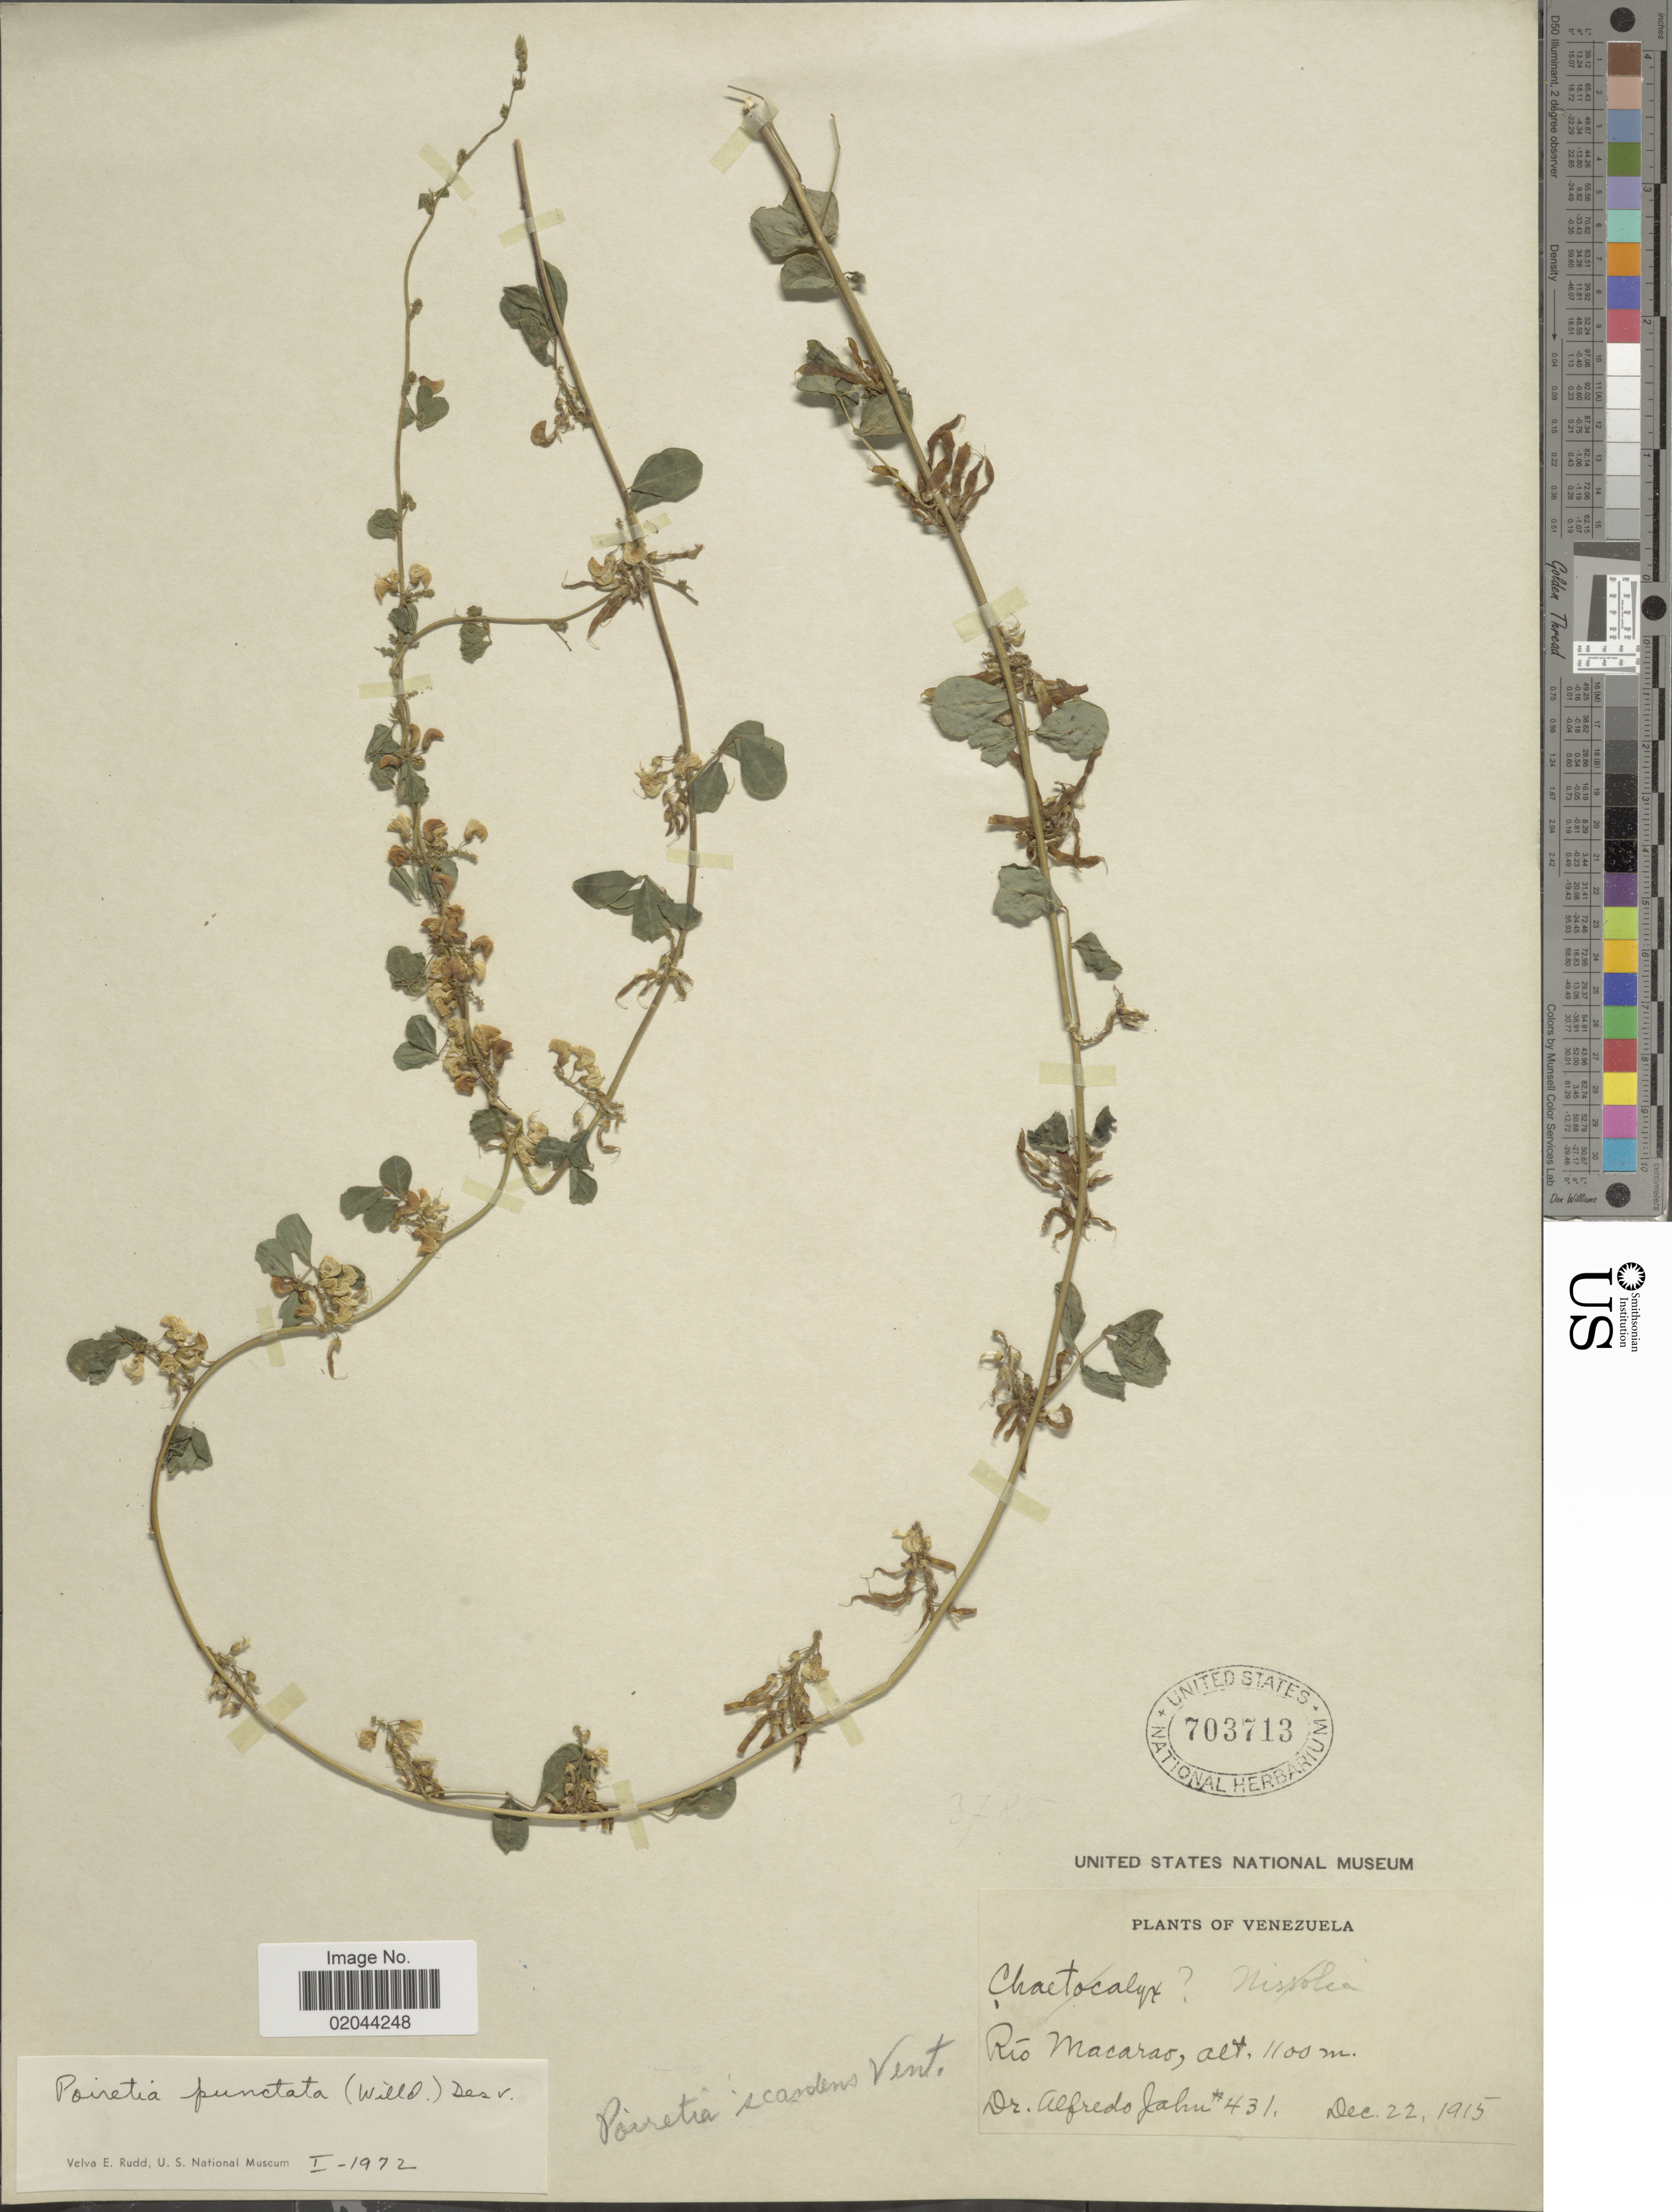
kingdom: Plantae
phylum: Tracheophyta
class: Magnoliopsida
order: Fabales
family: Fabaceae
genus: Poiretia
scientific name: Poiretia punctata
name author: (Willd.) Desv.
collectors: A. Jahn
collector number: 431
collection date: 1915-12-22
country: Venezuela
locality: Río Macarao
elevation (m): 1100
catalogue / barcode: US 703713